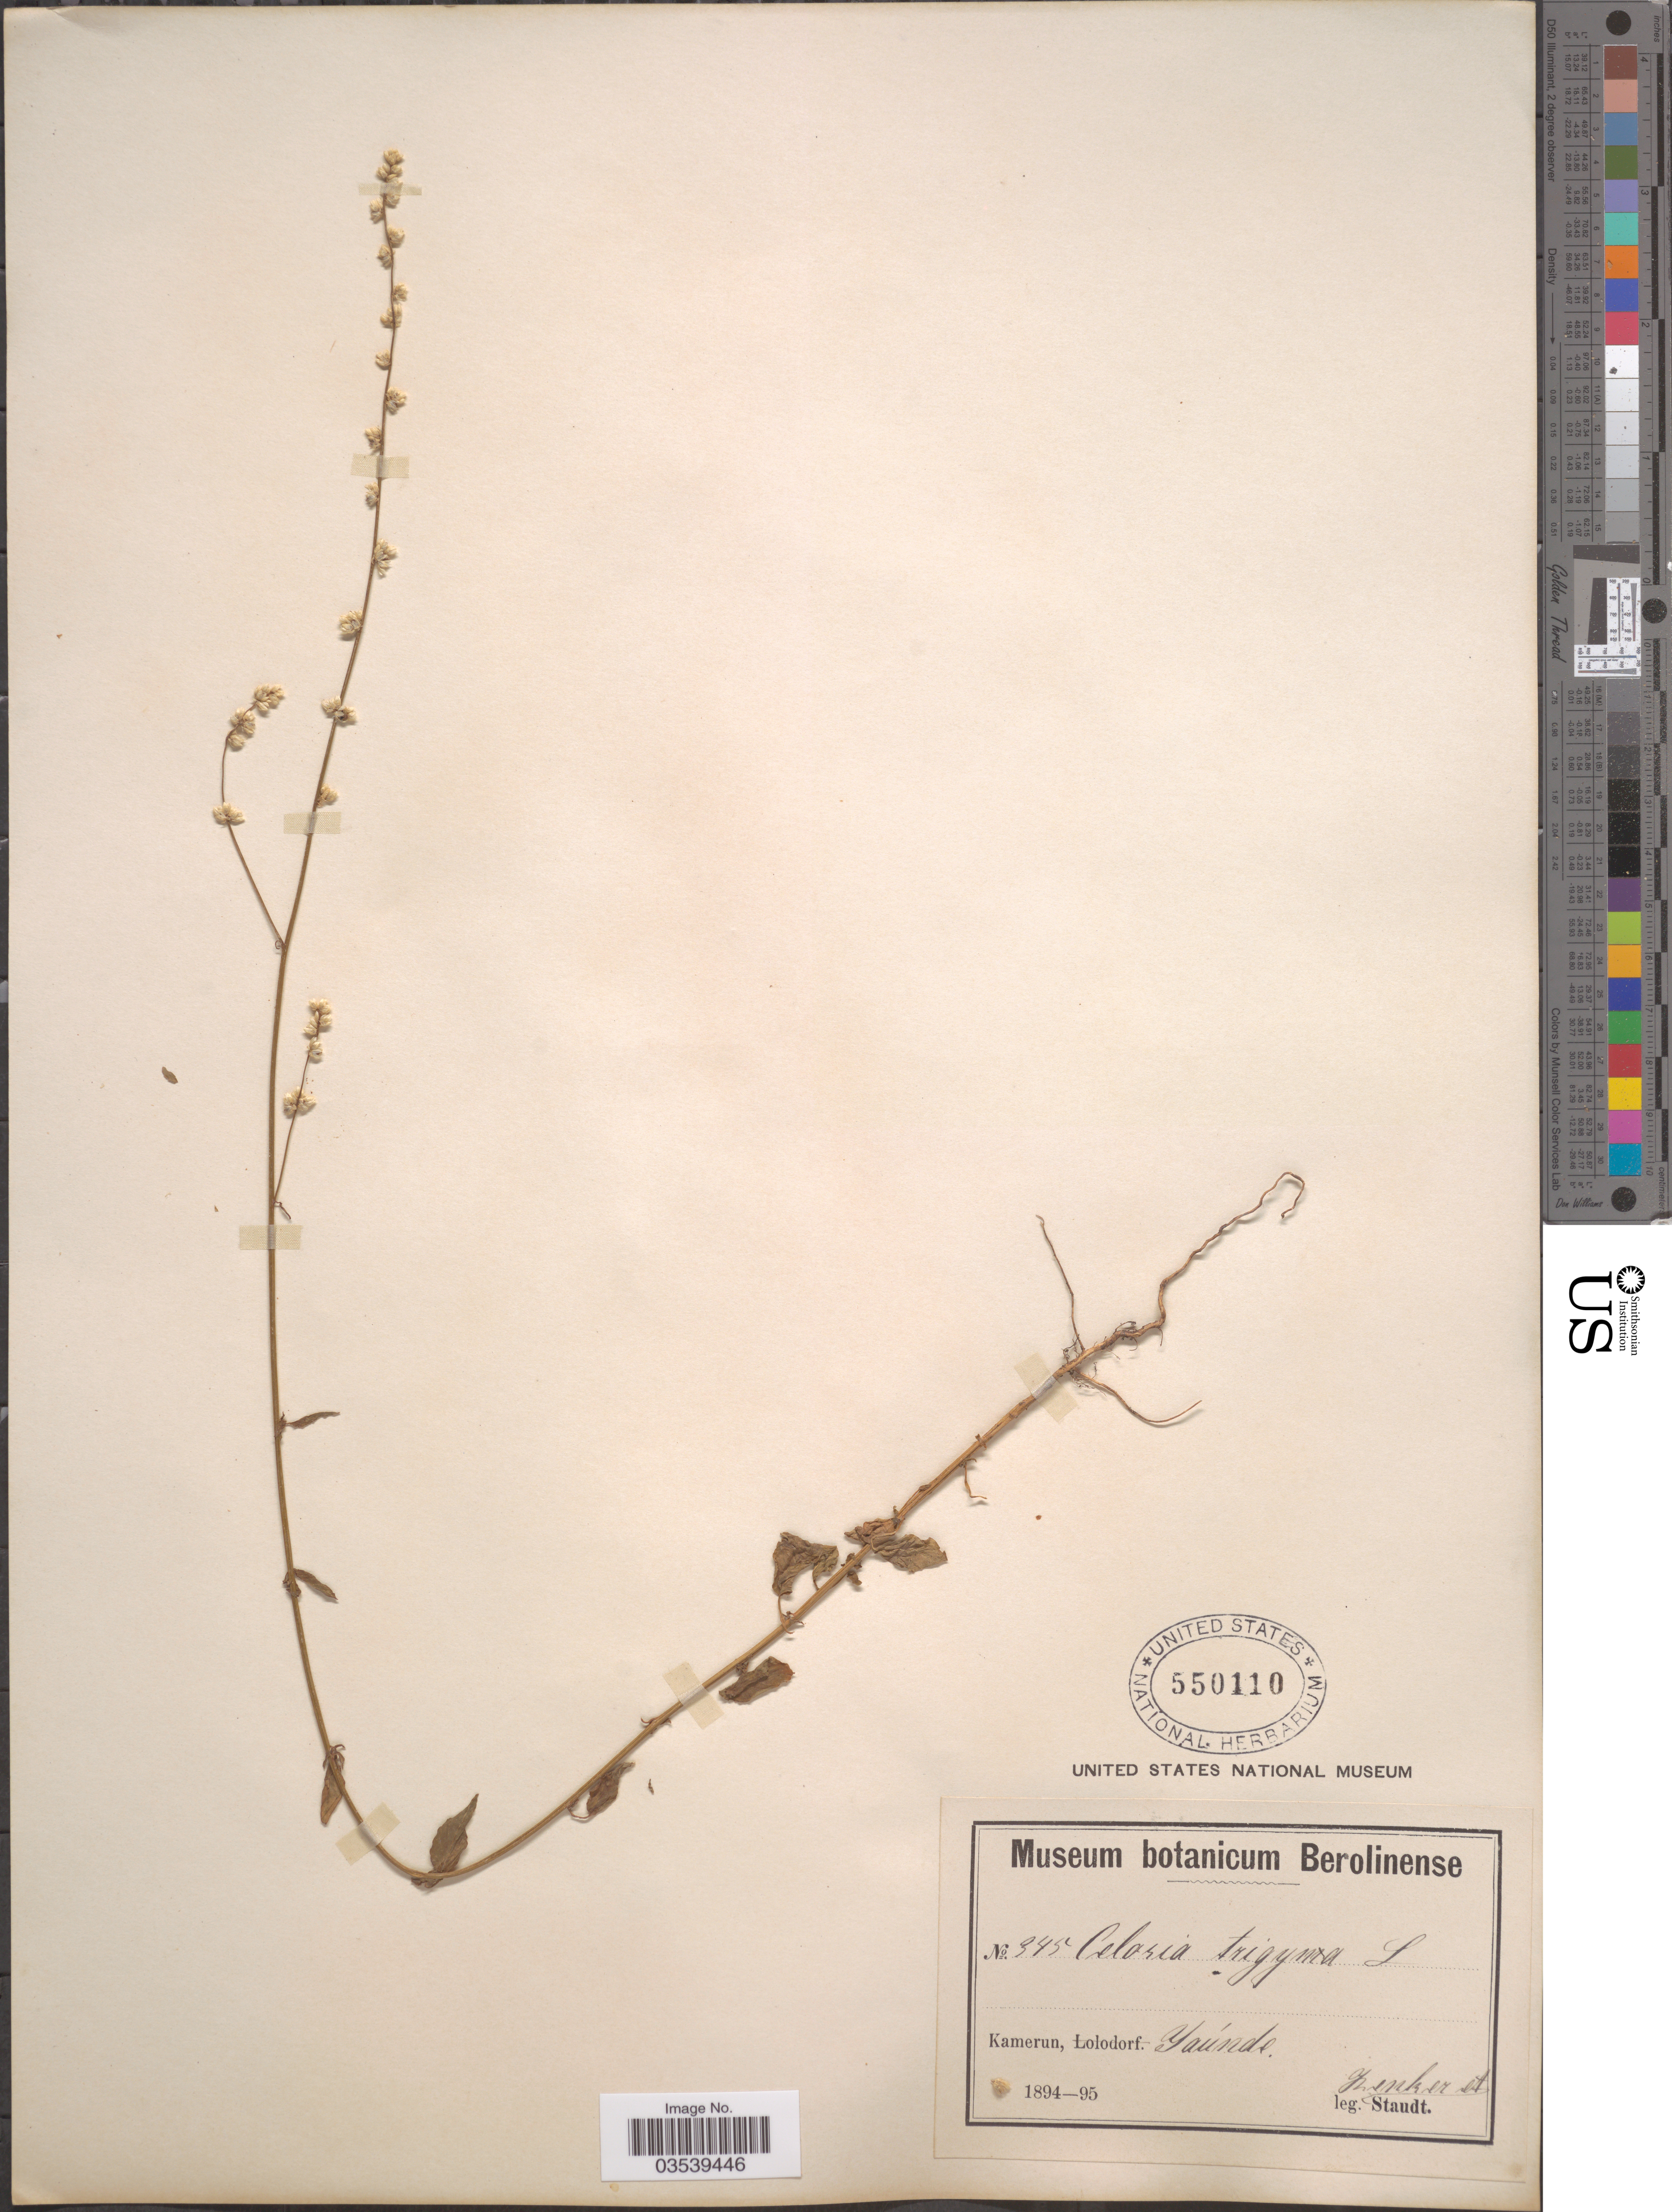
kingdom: Plantae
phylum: Tracheophyta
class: Magnoliopsida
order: Caryophyllales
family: Amaranthaceae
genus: Celosia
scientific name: Celosia trigyna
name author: L.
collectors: Zenker, -- & -. Staudt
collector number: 345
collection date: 1894/1895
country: Cameroon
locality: Kamerun, Yaúnde.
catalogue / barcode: US 550110